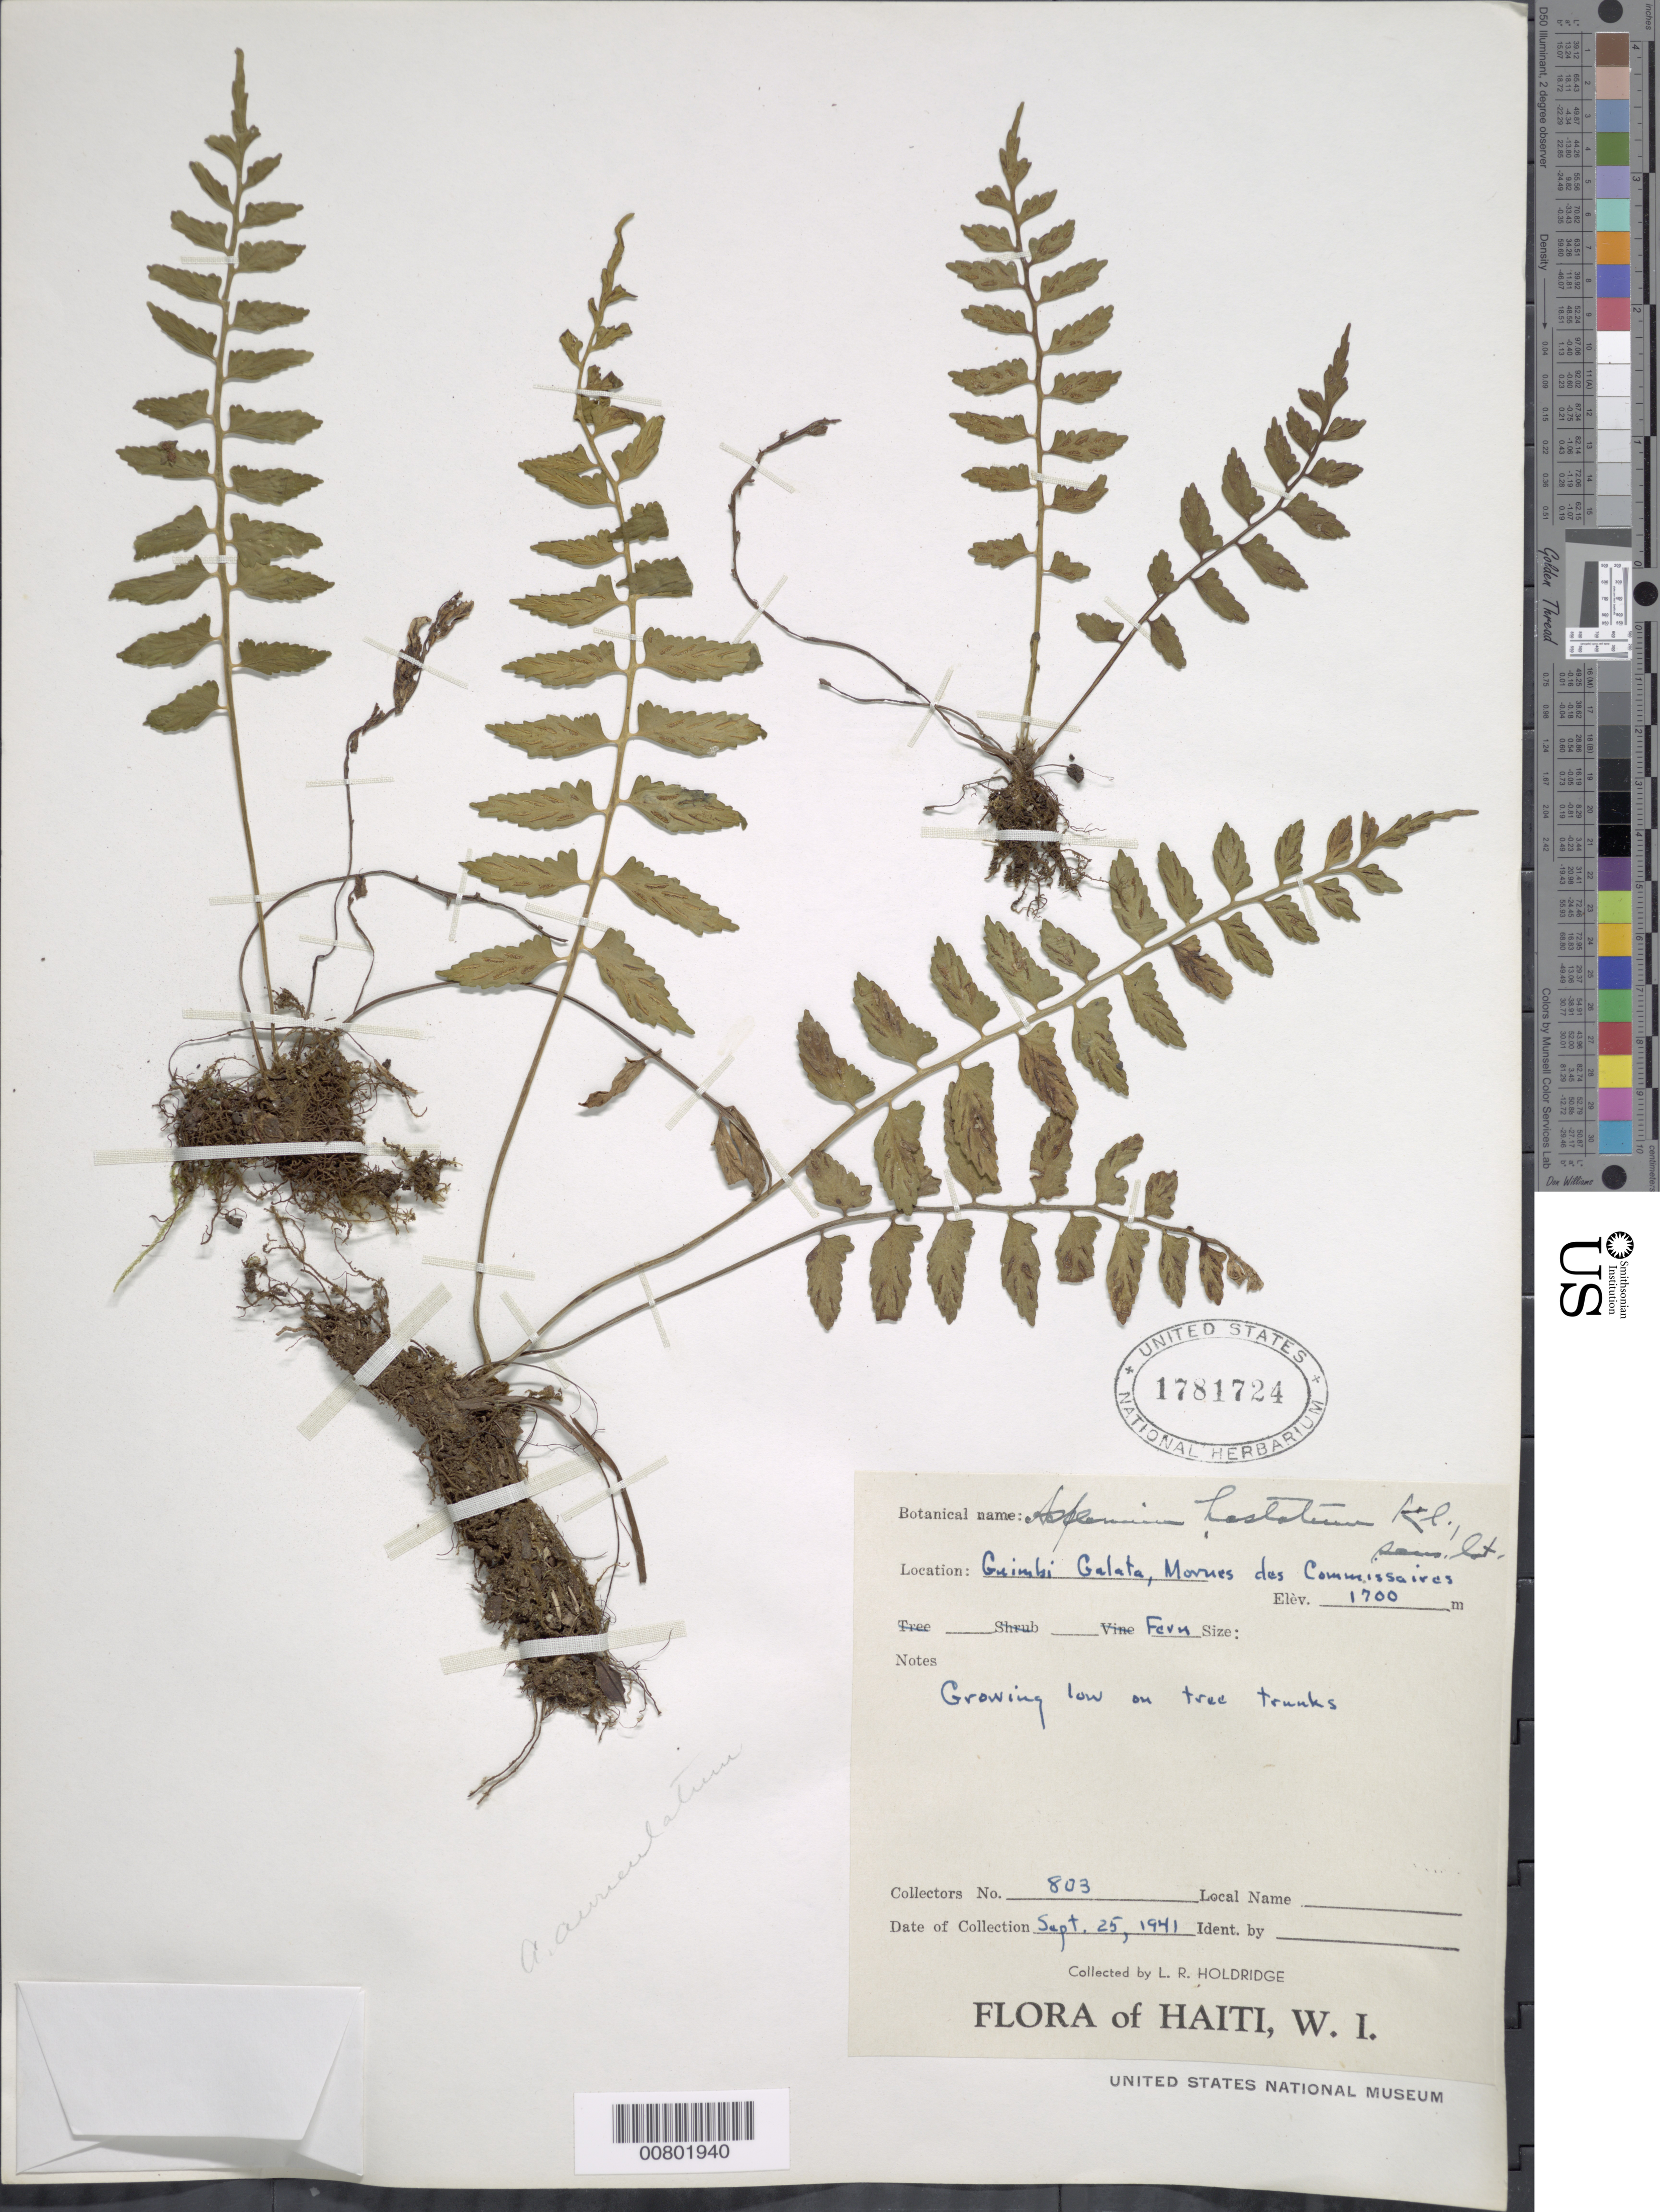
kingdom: Plantae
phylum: Tracheophyta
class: Polypodiopsida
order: Polypodiales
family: Aspleniaceae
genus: Asplenium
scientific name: Asplenium auriculatum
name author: Sw.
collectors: L. Holdridge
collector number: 803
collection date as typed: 25 Sep 1941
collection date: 1941-09-25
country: Haiti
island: Hispaniola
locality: Guimbi Galata, Mornes des Commissaires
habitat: Growing on low tree trunks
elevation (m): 1700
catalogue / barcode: US 1781724